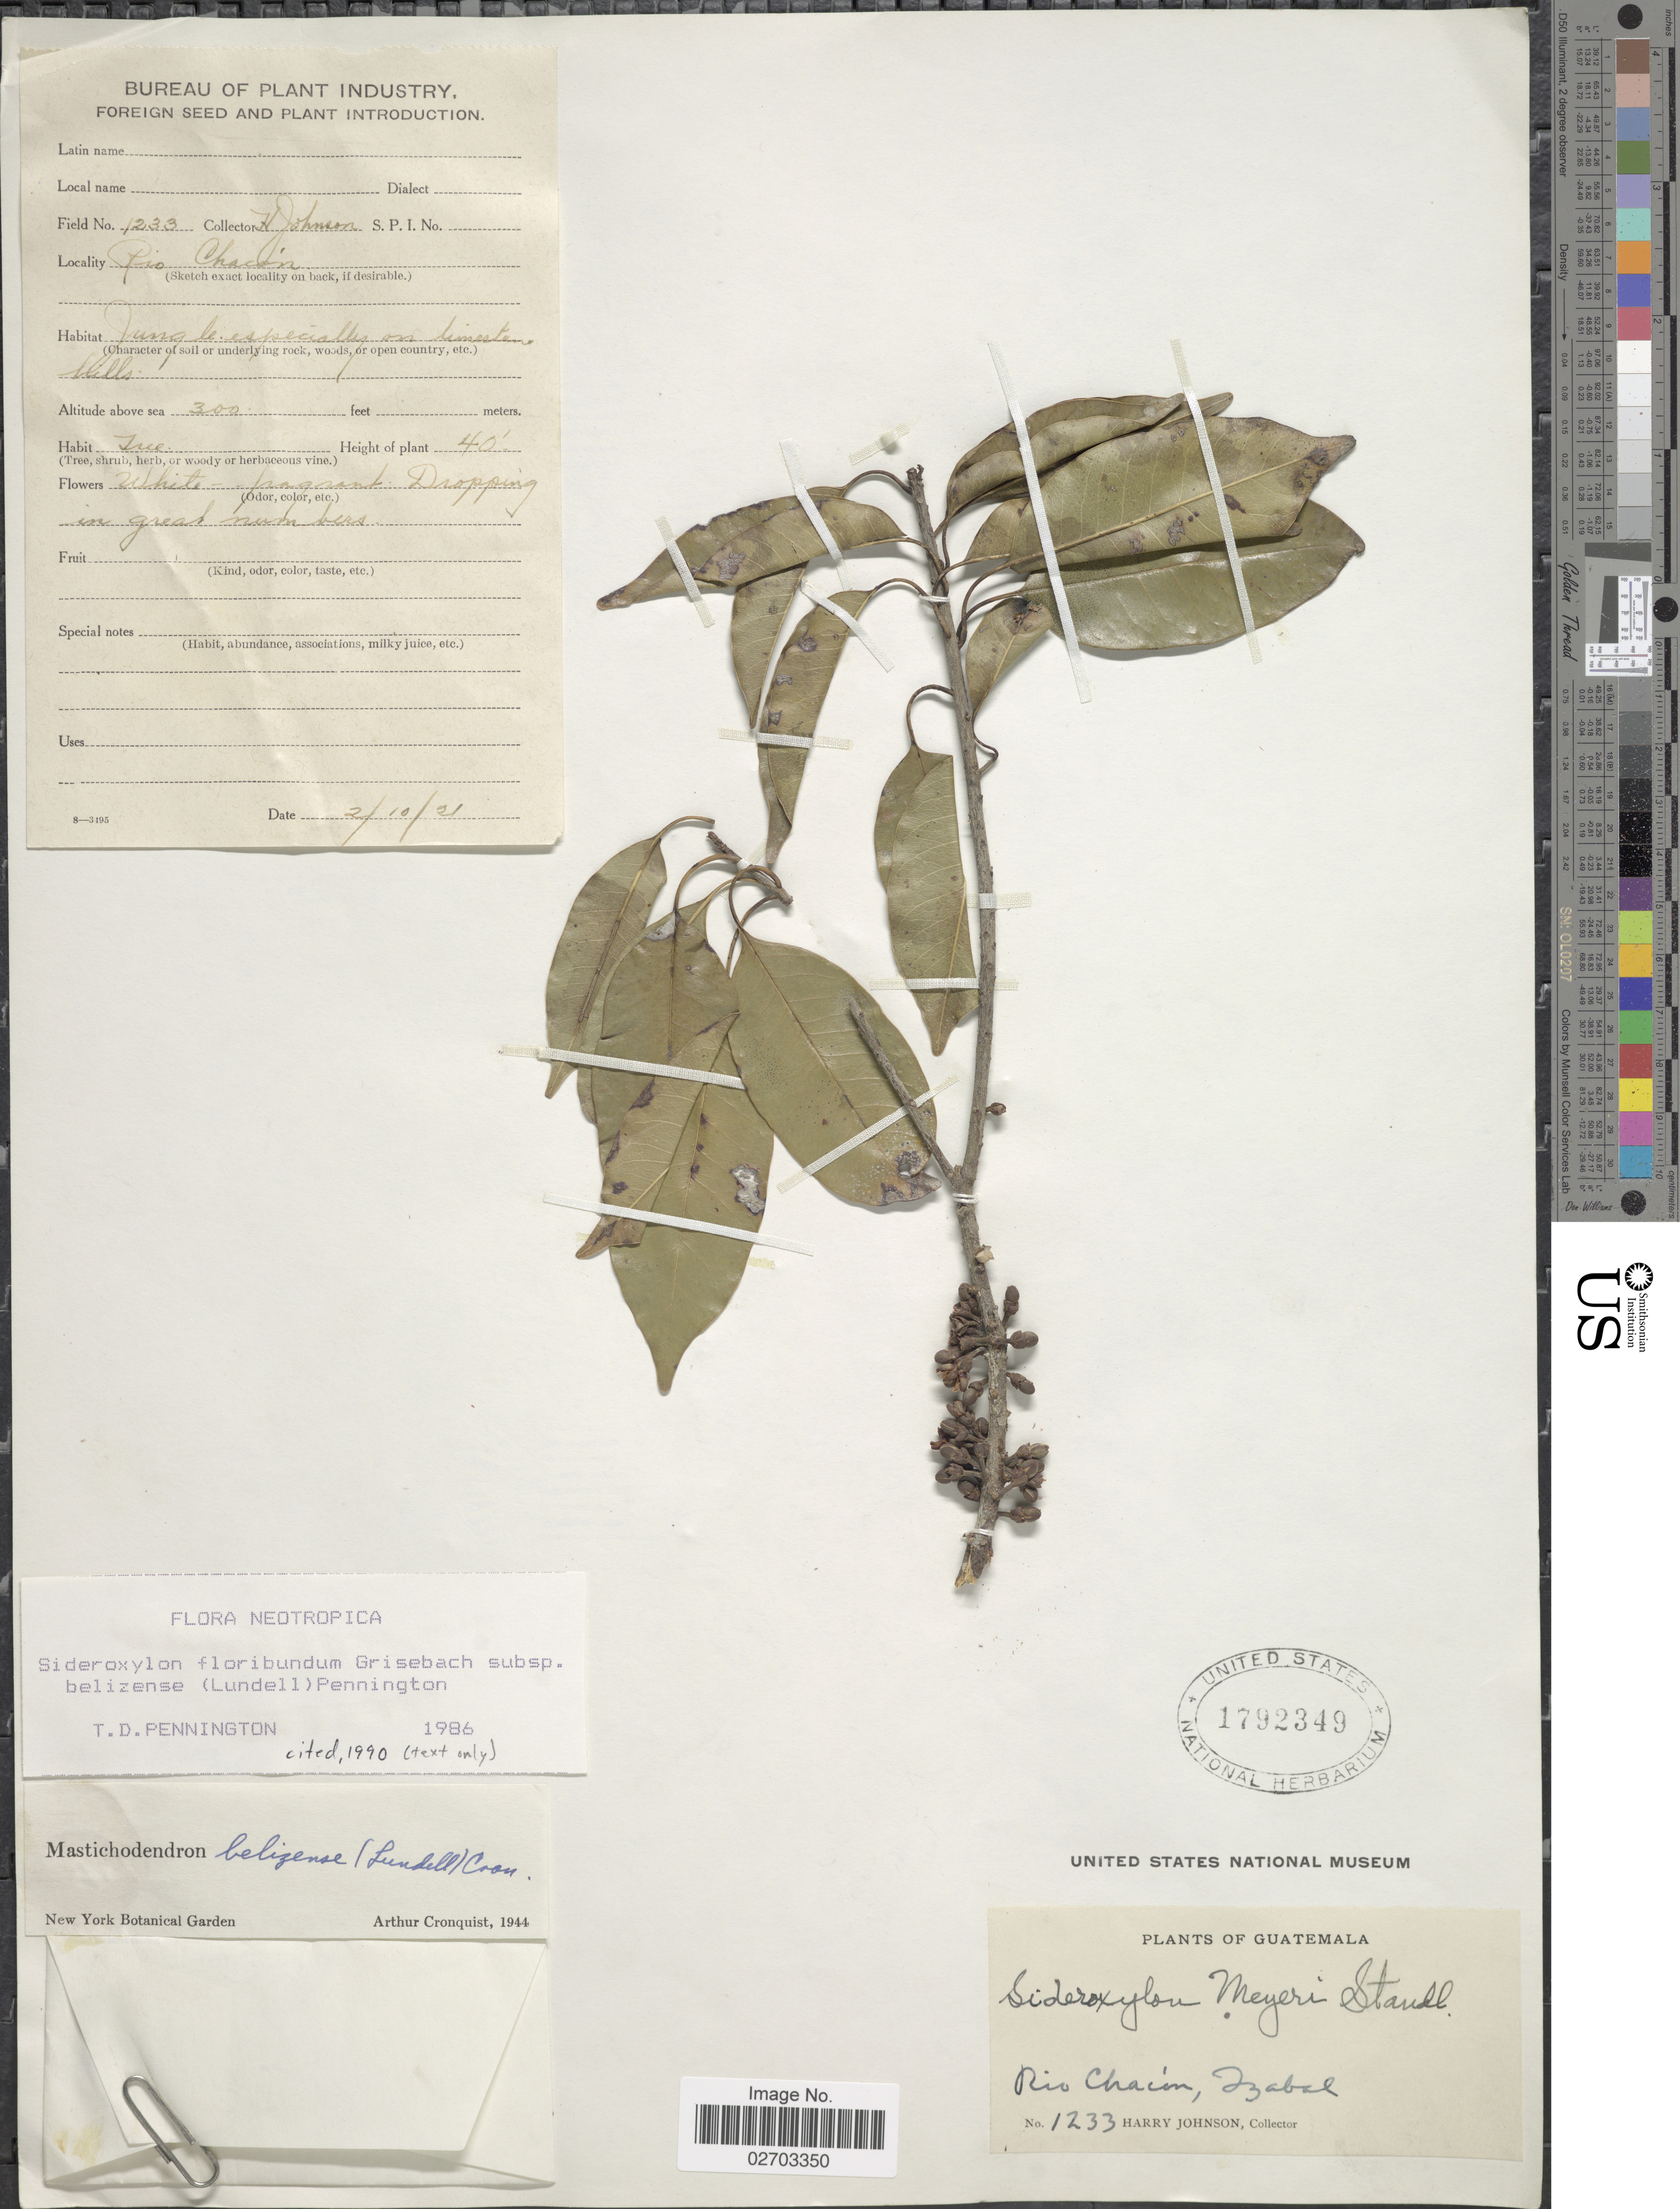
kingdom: Plantae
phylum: Tracheophyta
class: Magnoliopsida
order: Ericales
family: Sapotaceae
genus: Sideroxylon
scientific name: Sideroxylon floribundum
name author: Griseb.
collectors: H. Johnson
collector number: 1233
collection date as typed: Transcribed d/m/y: 2/10/21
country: Guatemala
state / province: Izabal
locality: Rio Chacon,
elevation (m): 91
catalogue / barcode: US 1792349